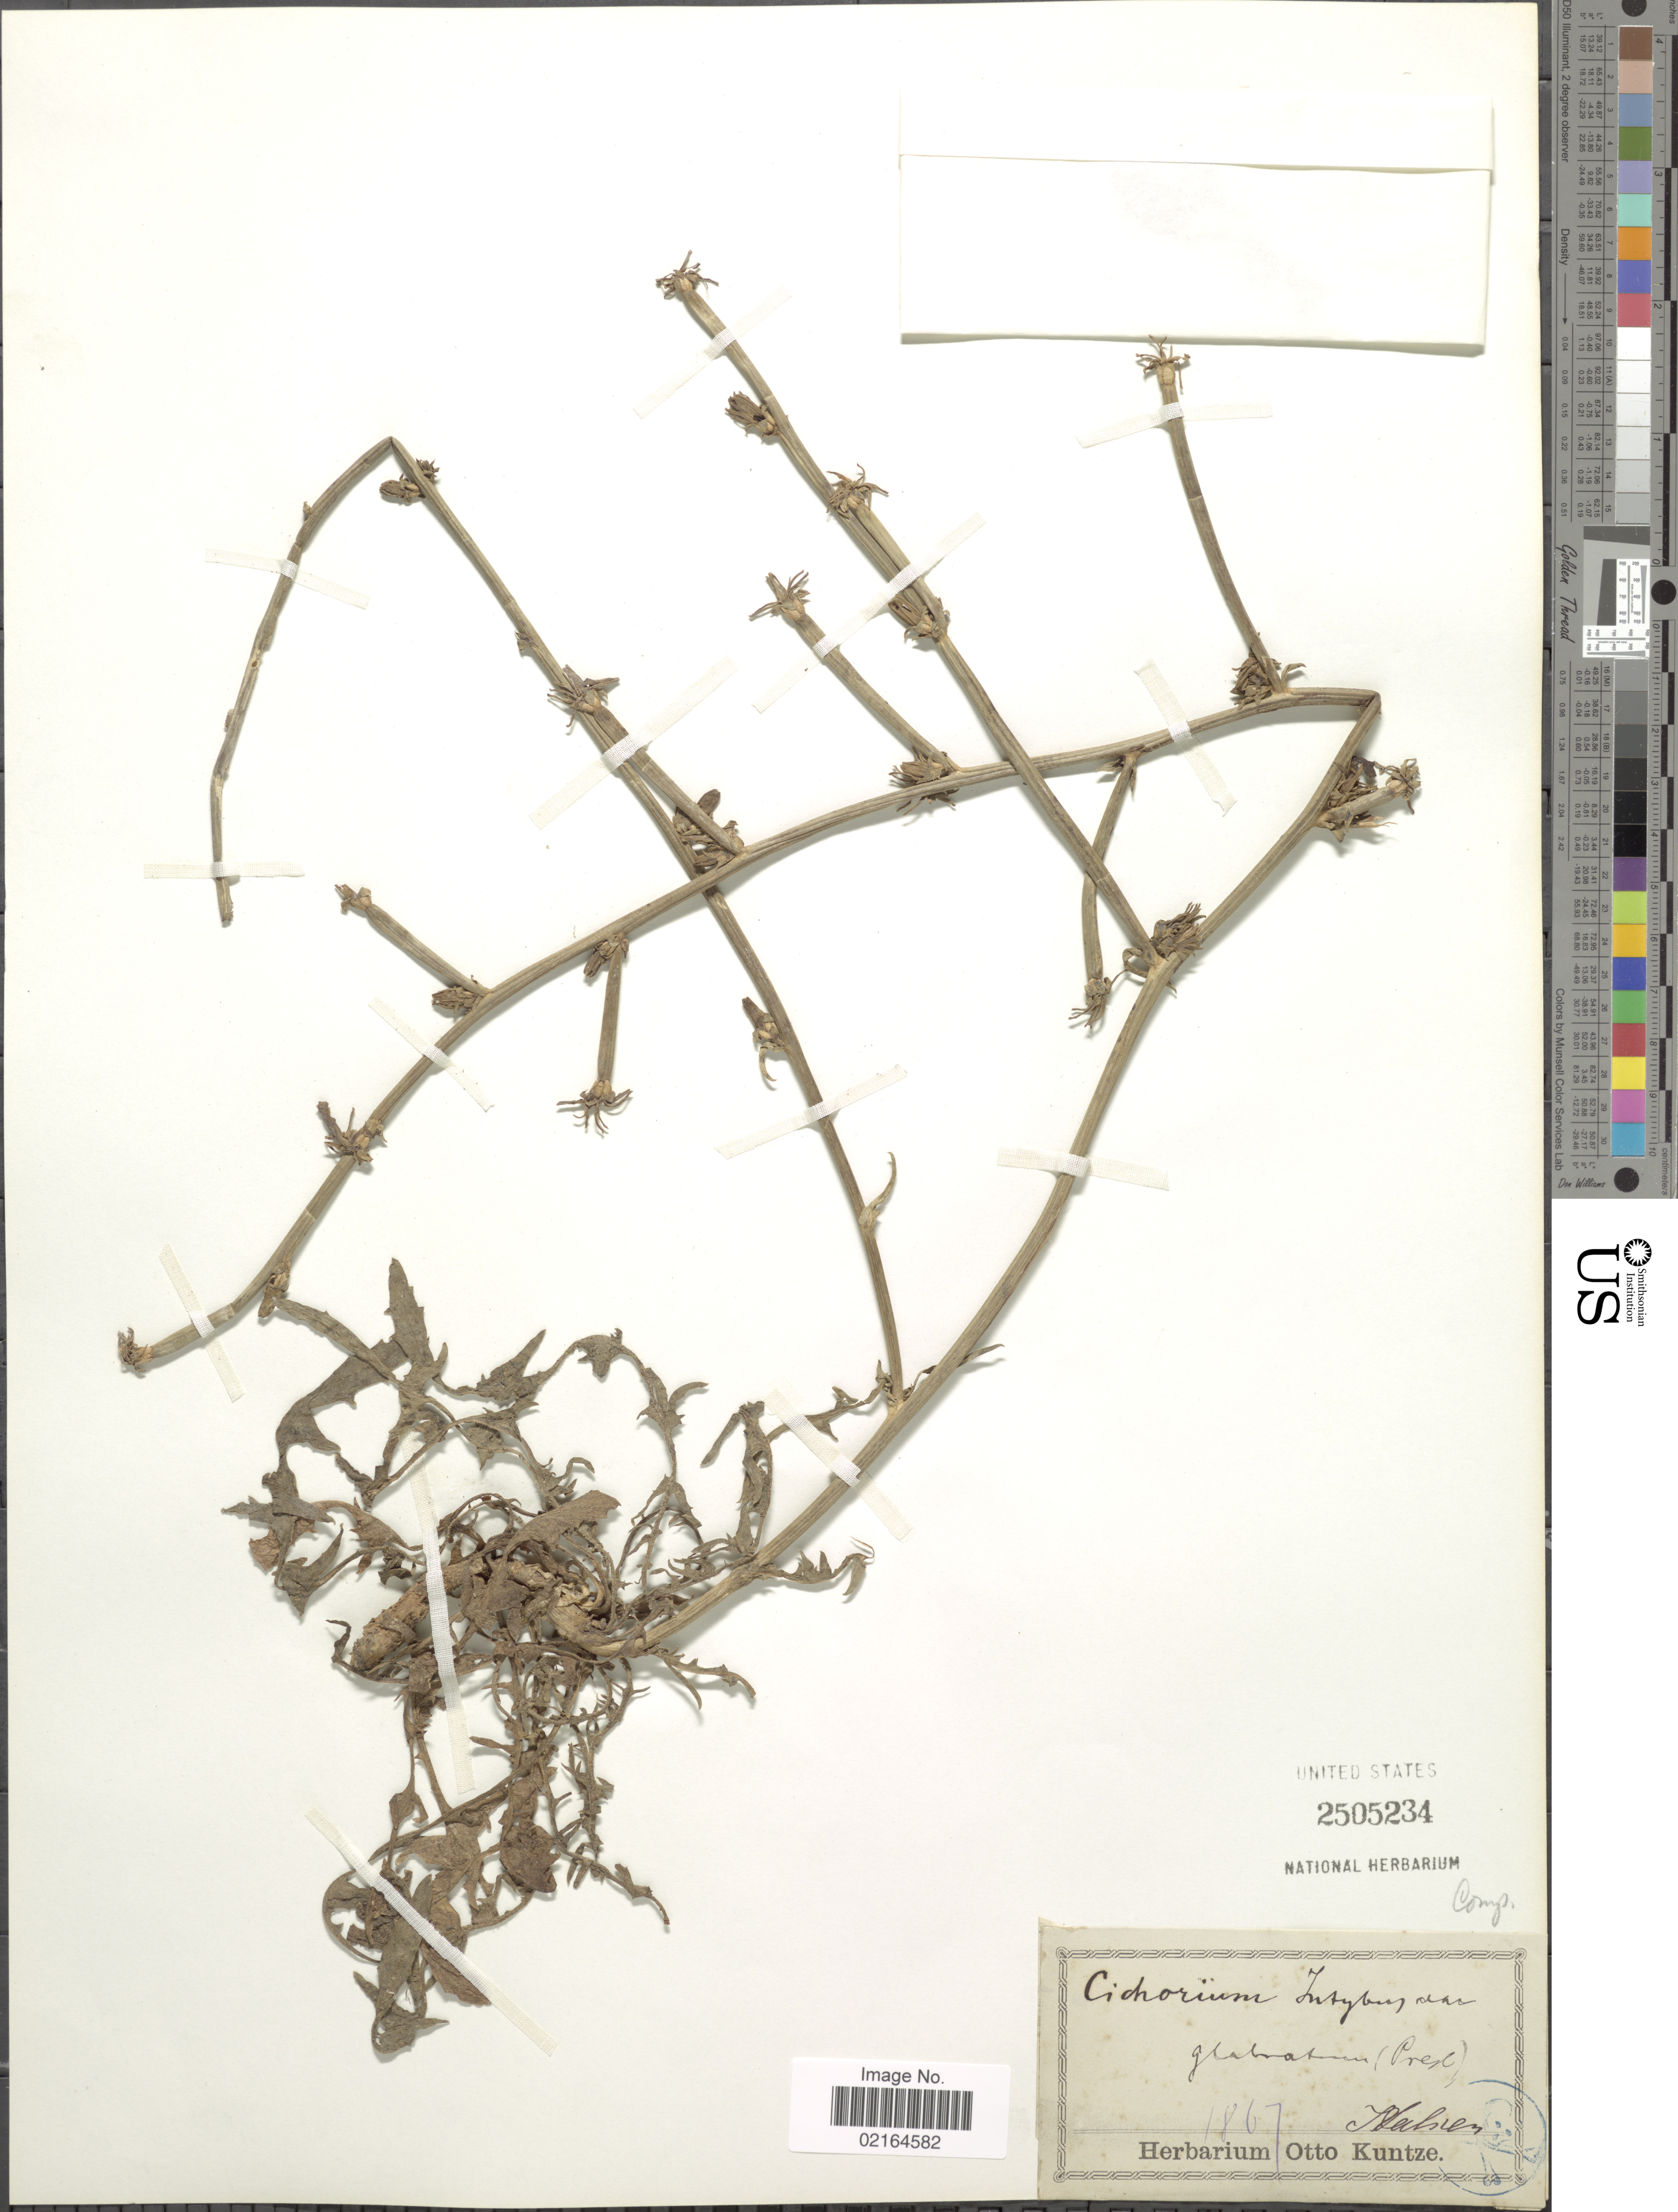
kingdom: Plantae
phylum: Tracheophyta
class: Magnoliopsida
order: Asterales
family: Asteraceae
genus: Cichorium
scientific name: Cichorium intybus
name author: L.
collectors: C.E.O. Kuntze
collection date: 1867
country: Italy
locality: Italien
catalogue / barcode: US 2505234